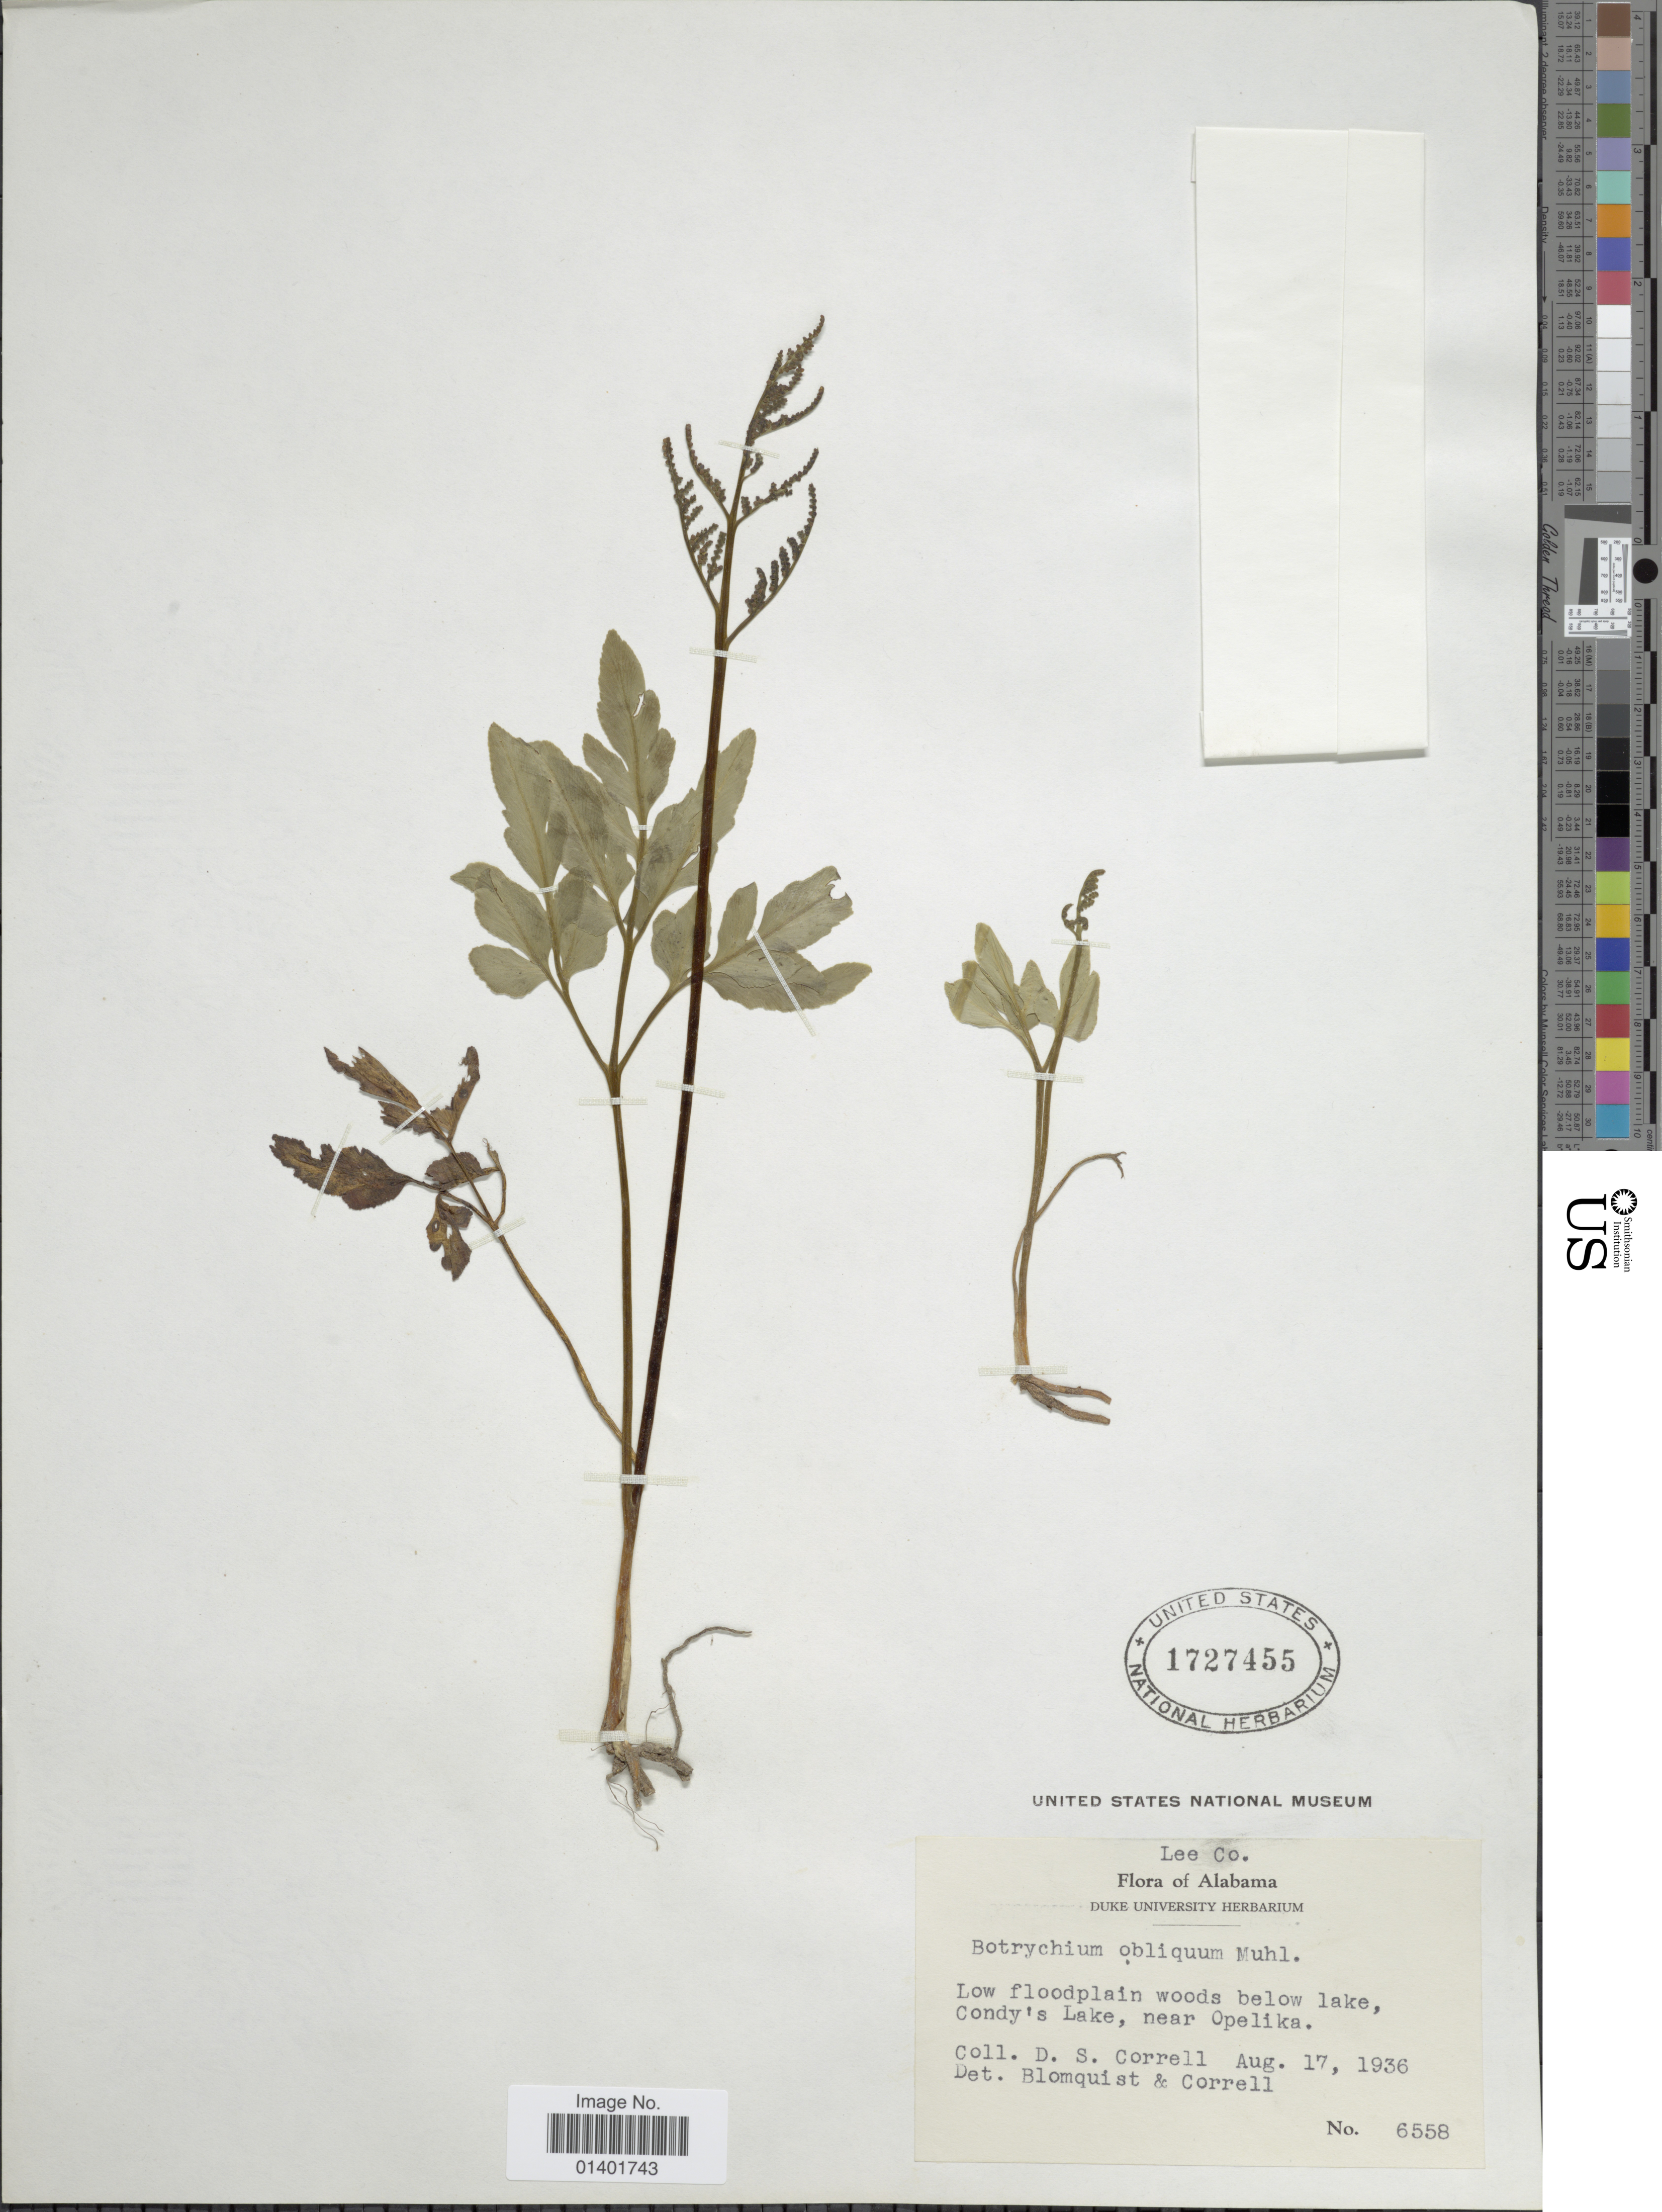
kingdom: Plantae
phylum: Tracheophyta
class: Polypodiopsida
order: Ophioglossales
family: Ophioglossaceae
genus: Botrychium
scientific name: Botrychium dissectum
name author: Spreng.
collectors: D. S. Correll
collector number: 6558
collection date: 1936-08-17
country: United States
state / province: Alabama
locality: Lee Co. , Low floodplain woods below lake, Condy's Lake, near Opelika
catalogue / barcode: US 1727455